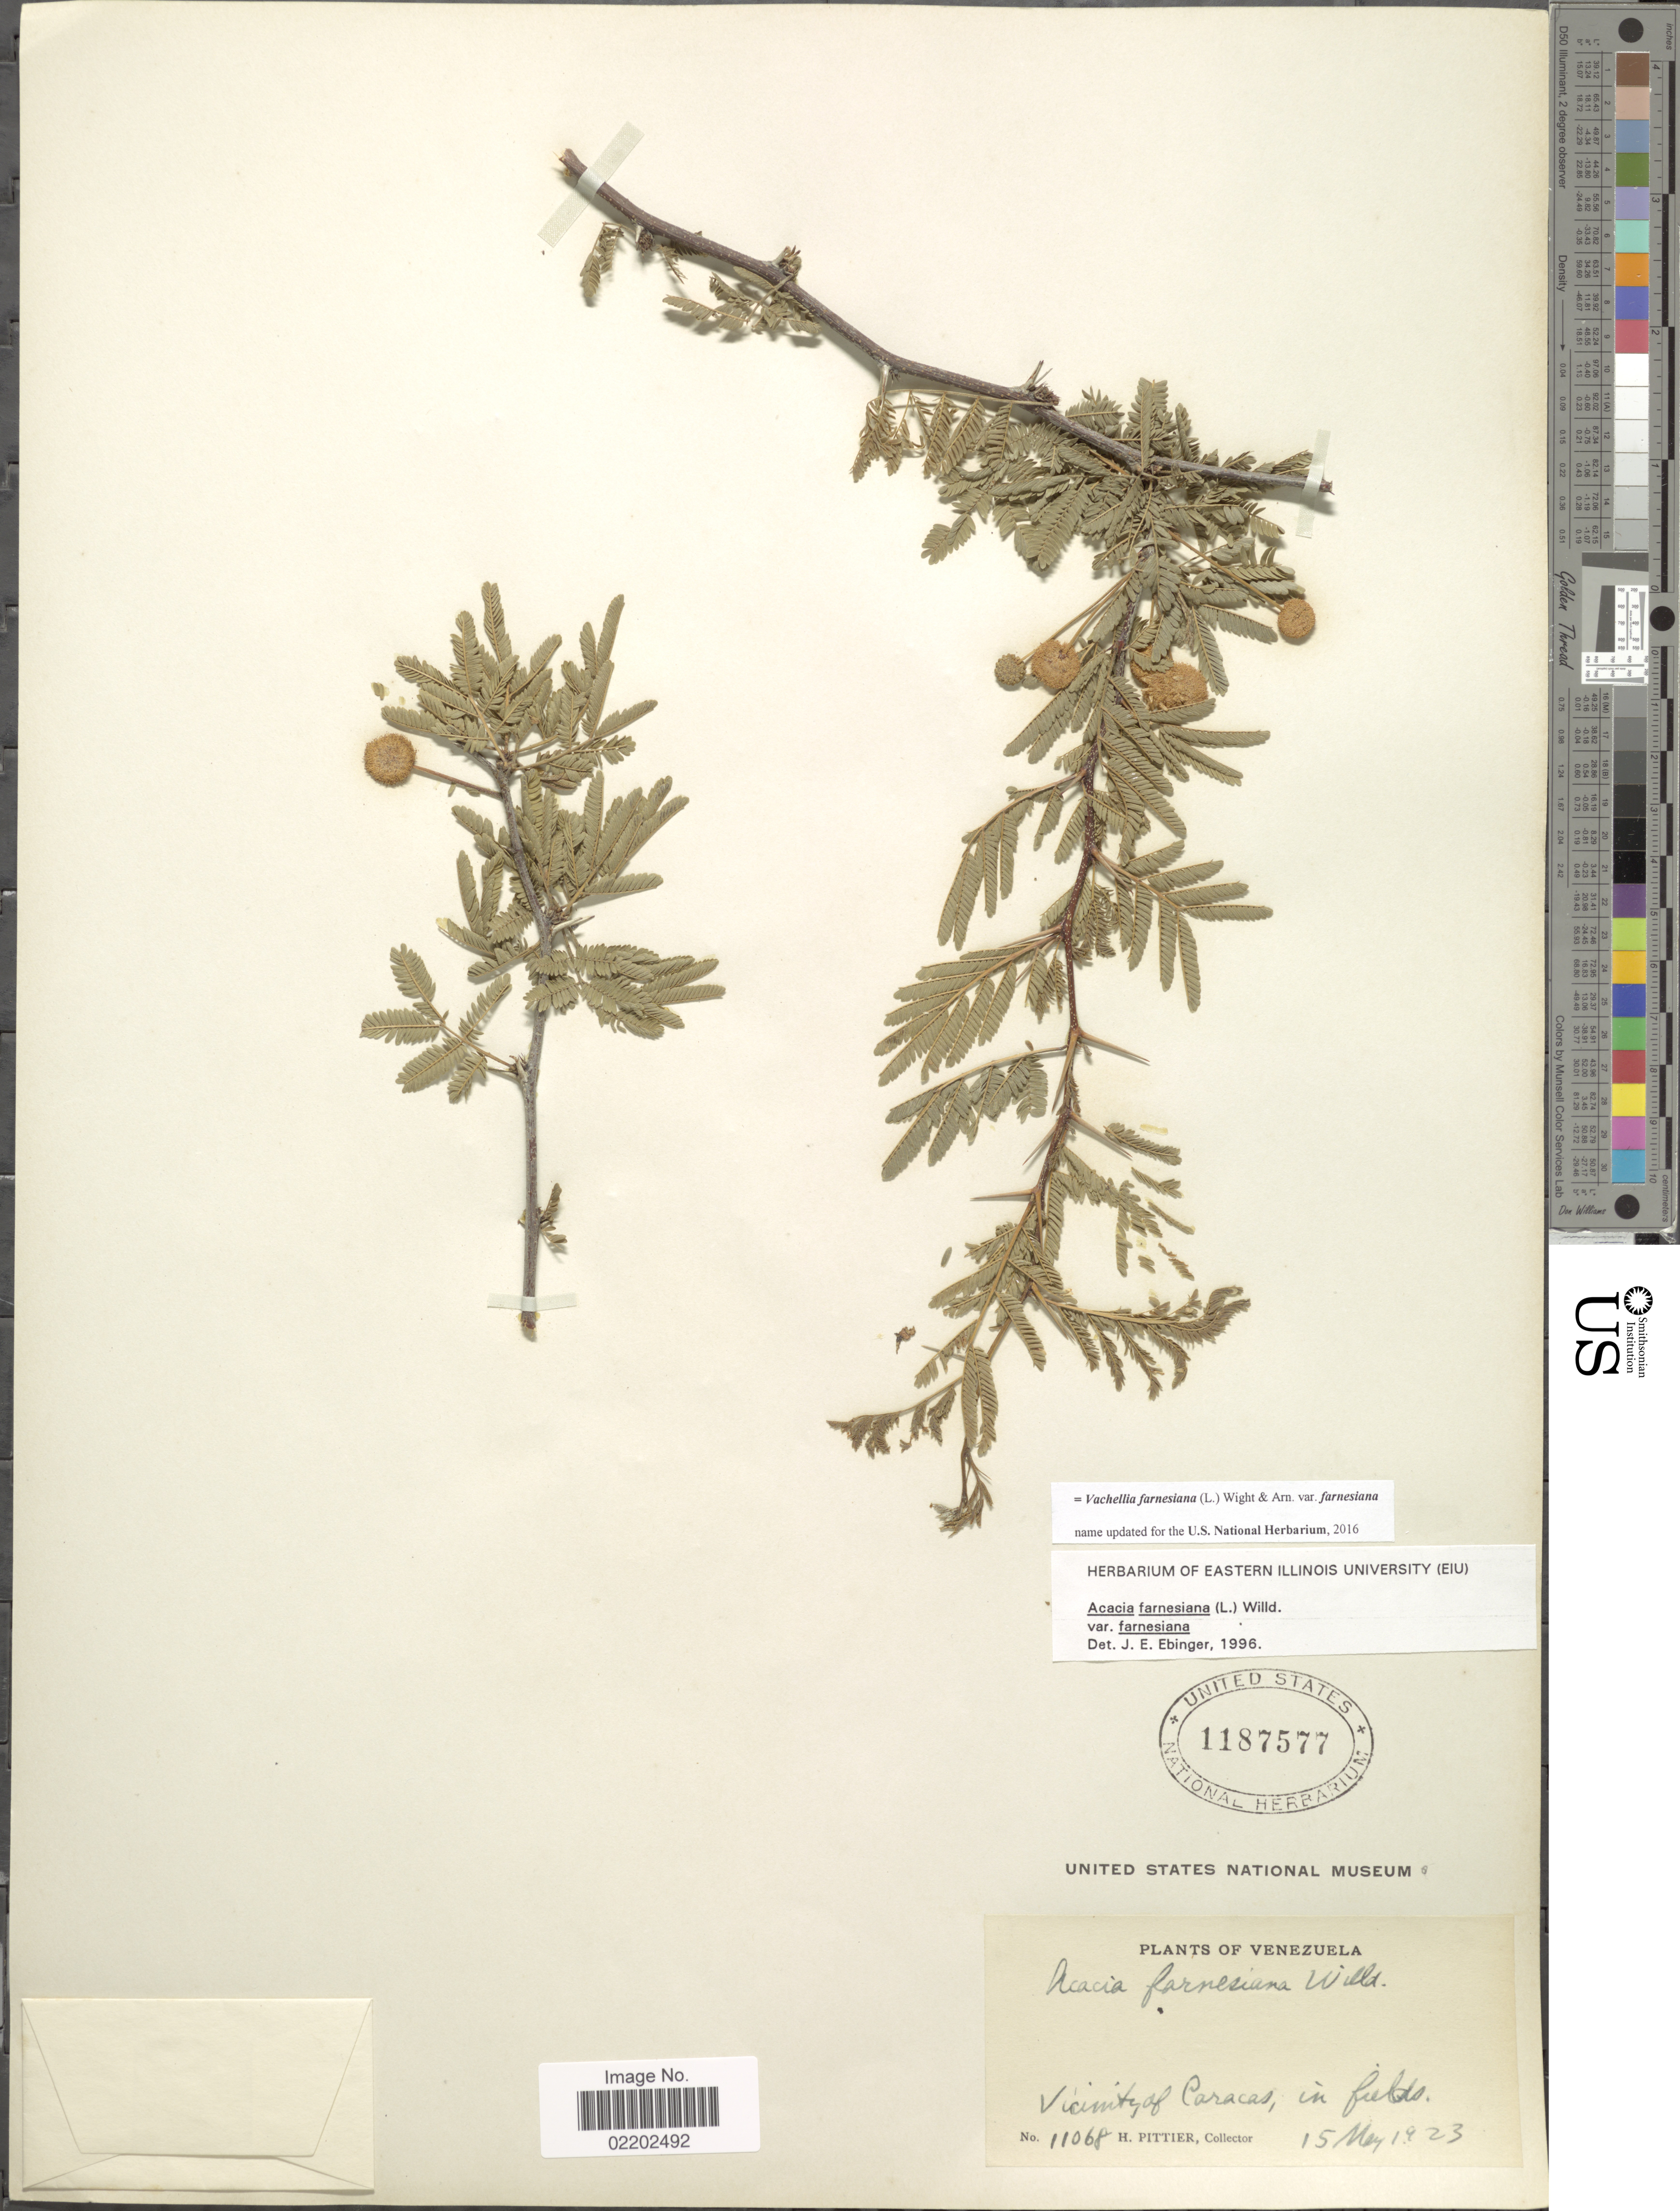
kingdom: Plantae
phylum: Tracheophyta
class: Magnoliopsida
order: Fabales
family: Fabaceae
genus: Vachellia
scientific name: Vachellia farnesiana var. farnesiana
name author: (L.) Wight & Arn.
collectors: H. F. Pittier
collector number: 11068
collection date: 1923-05-15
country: Venezuela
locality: Vicinity of Caracas, in fields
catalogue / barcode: US 1187577